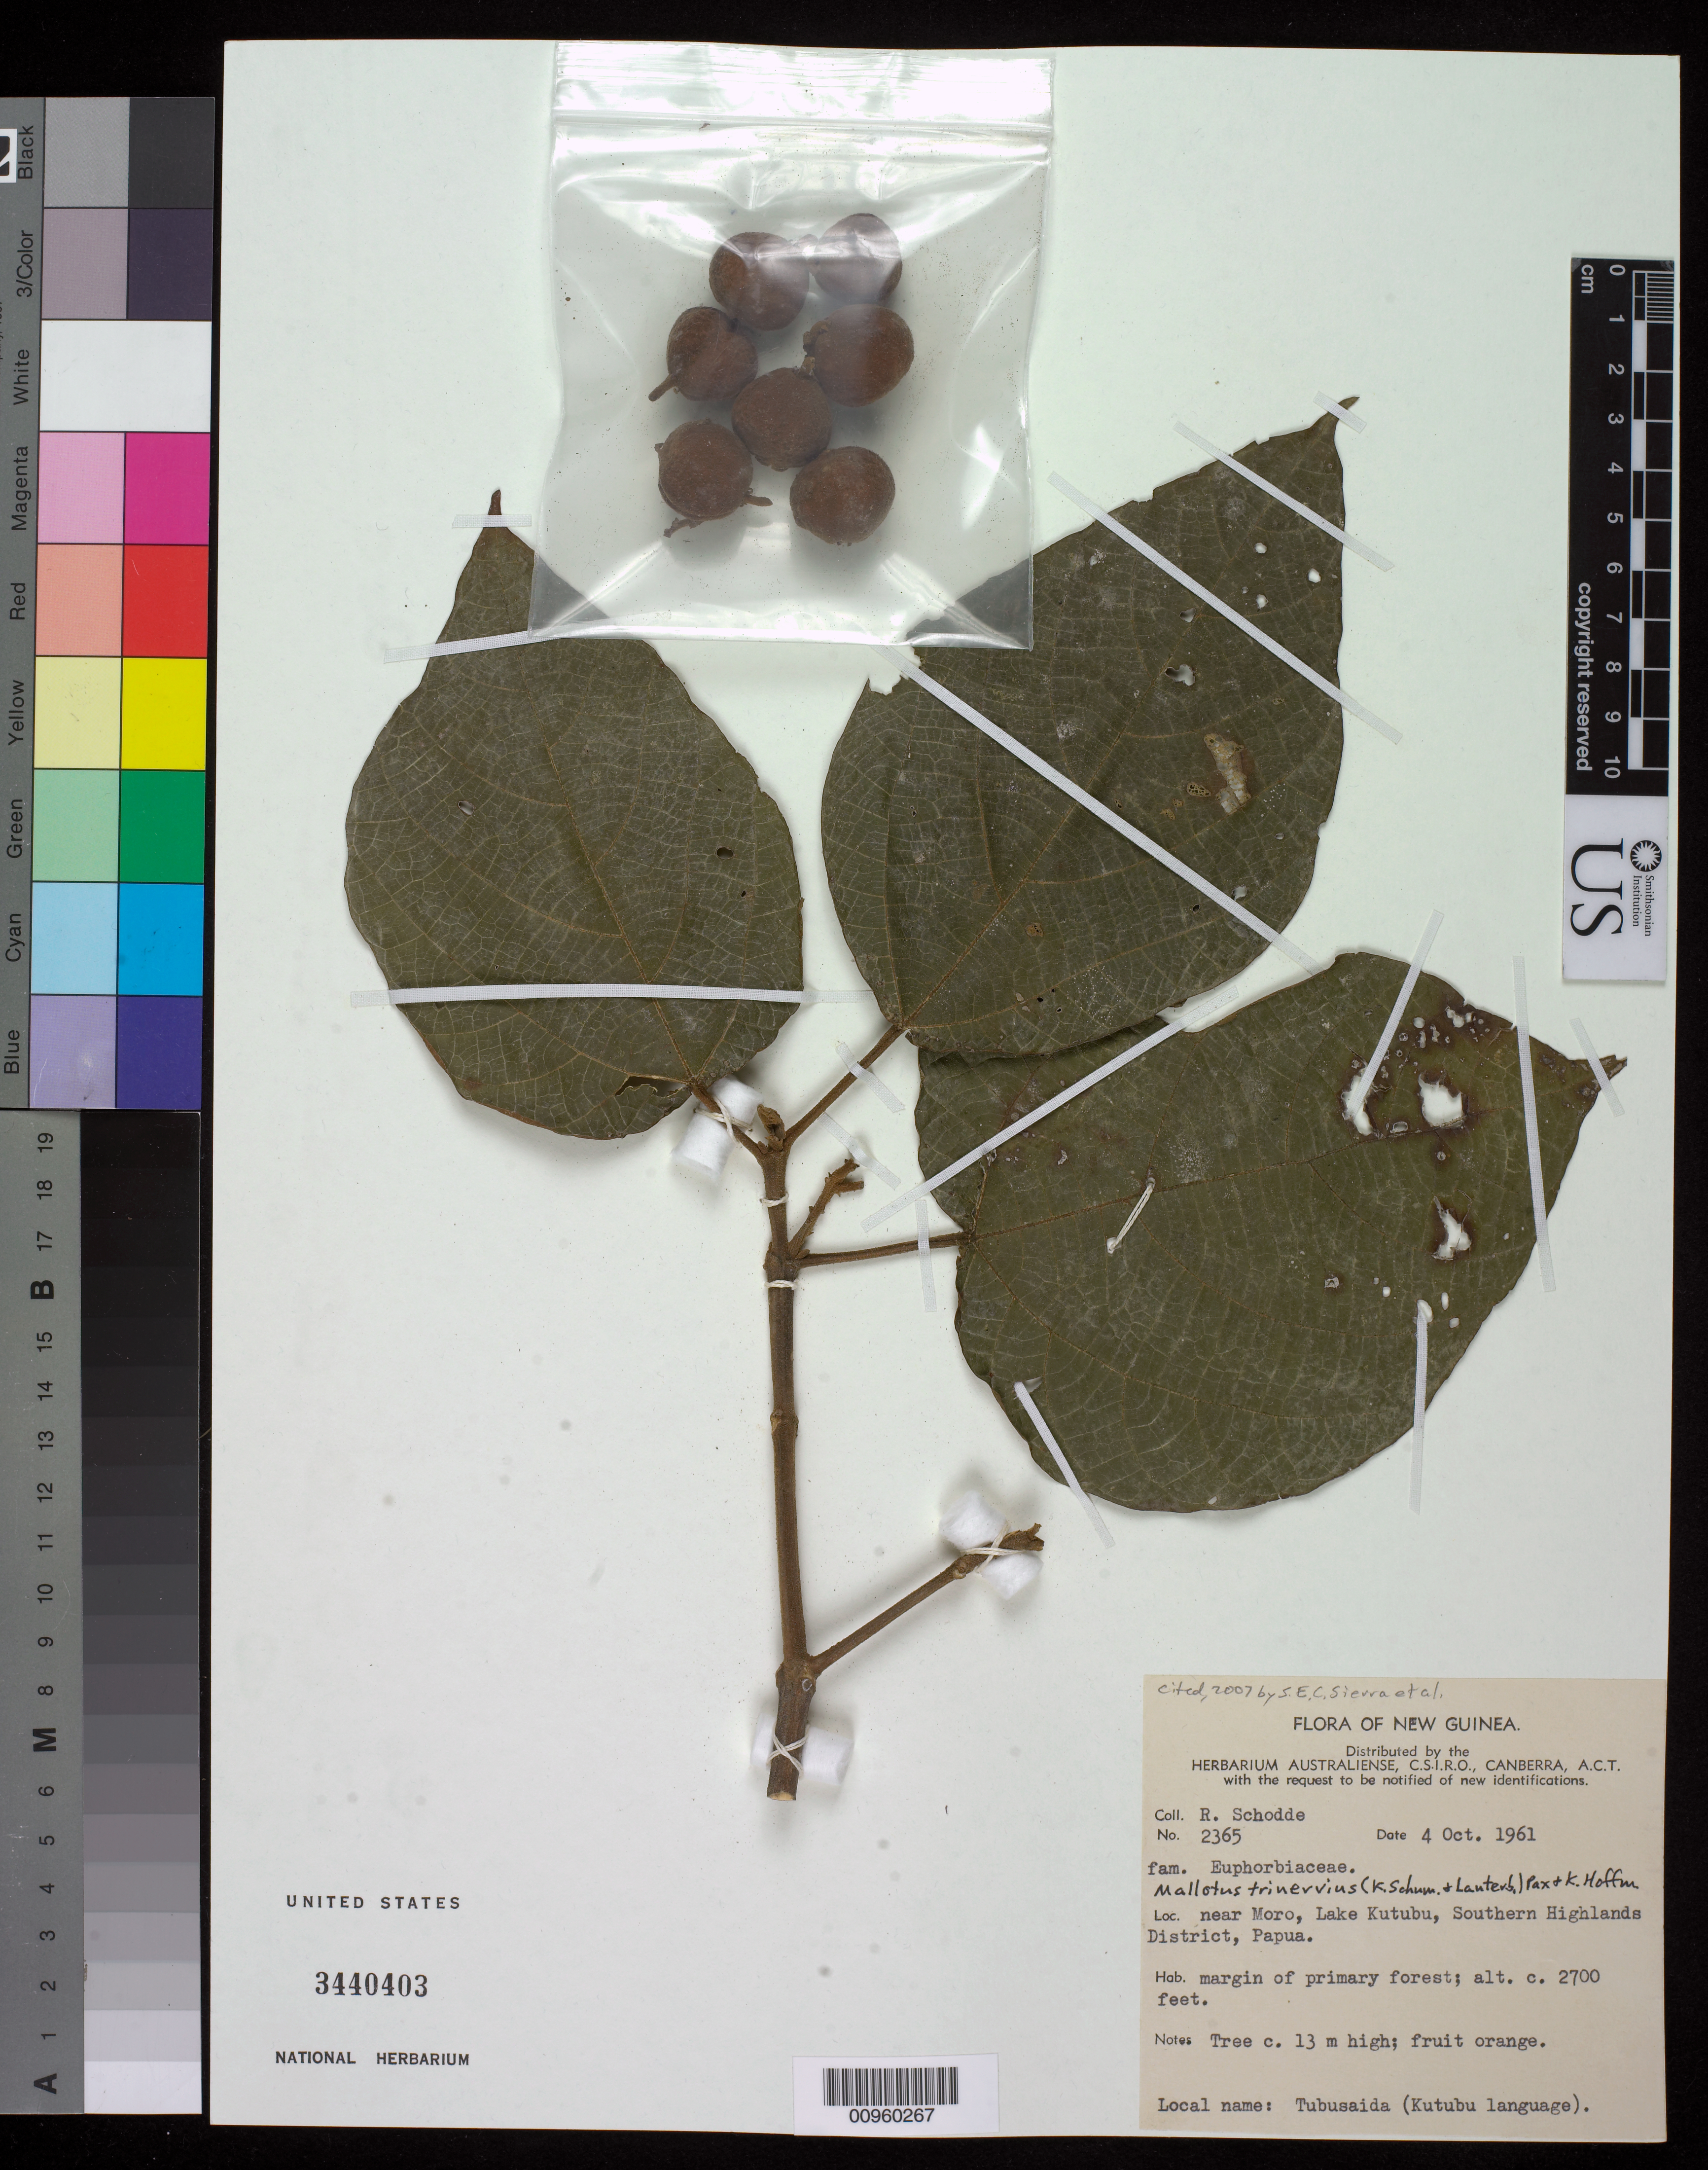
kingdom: Plantae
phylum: Tracheophyta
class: Magnoliopsida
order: Malpighiales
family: Euphorbiaceae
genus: Mallotus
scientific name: Mallotus trinervius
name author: (K. Schum. & Lauterb.) Pax & K. Hoffm.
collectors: R. Schodde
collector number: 2365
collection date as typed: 04 Oct 1961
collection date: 1961-10-04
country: Papua New Guinea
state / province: Southern Highlands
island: New Guinea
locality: Papua, Lake Kutubu, near Moro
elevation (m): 823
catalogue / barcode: US 3440403